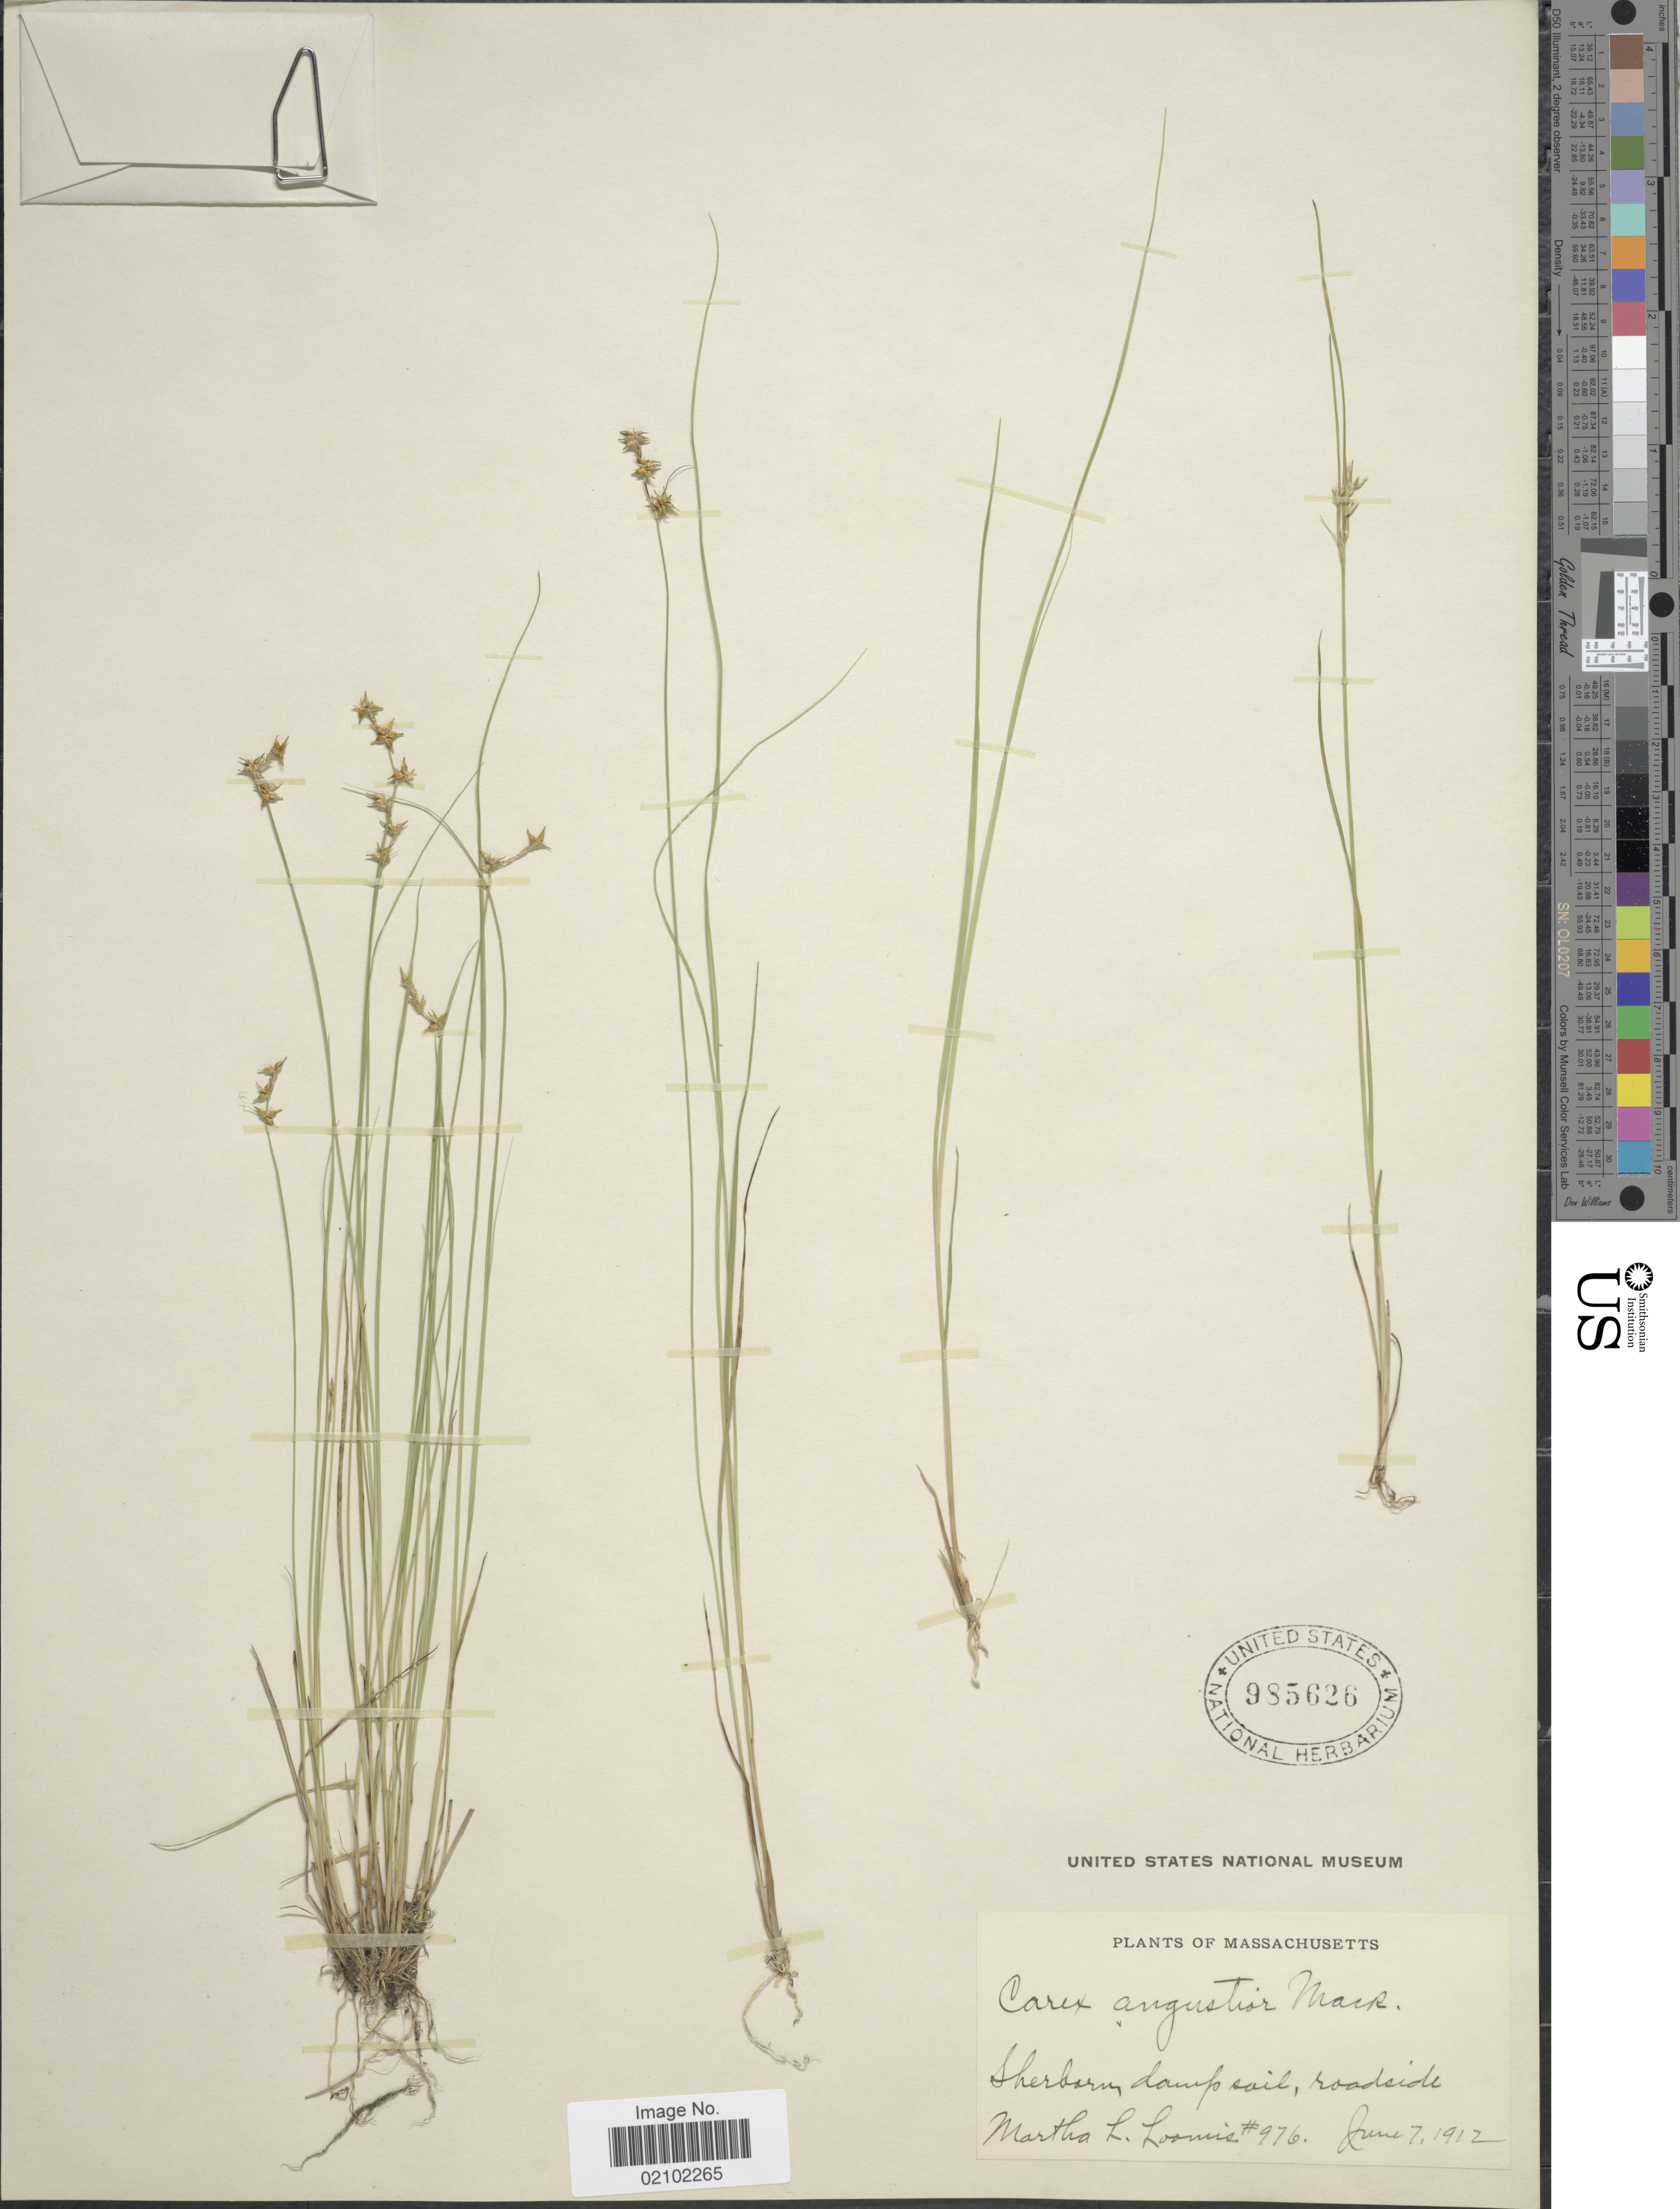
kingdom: Plantae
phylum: Tracheophyta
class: Liliopsida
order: Poales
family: Cyperaceae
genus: Carex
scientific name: Carex echinata subsp. echinata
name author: Murray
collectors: M. L. Loomis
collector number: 976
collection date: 1912-06-07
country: United States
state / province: Massachusetts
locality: Sherborn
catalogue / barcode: US 985626